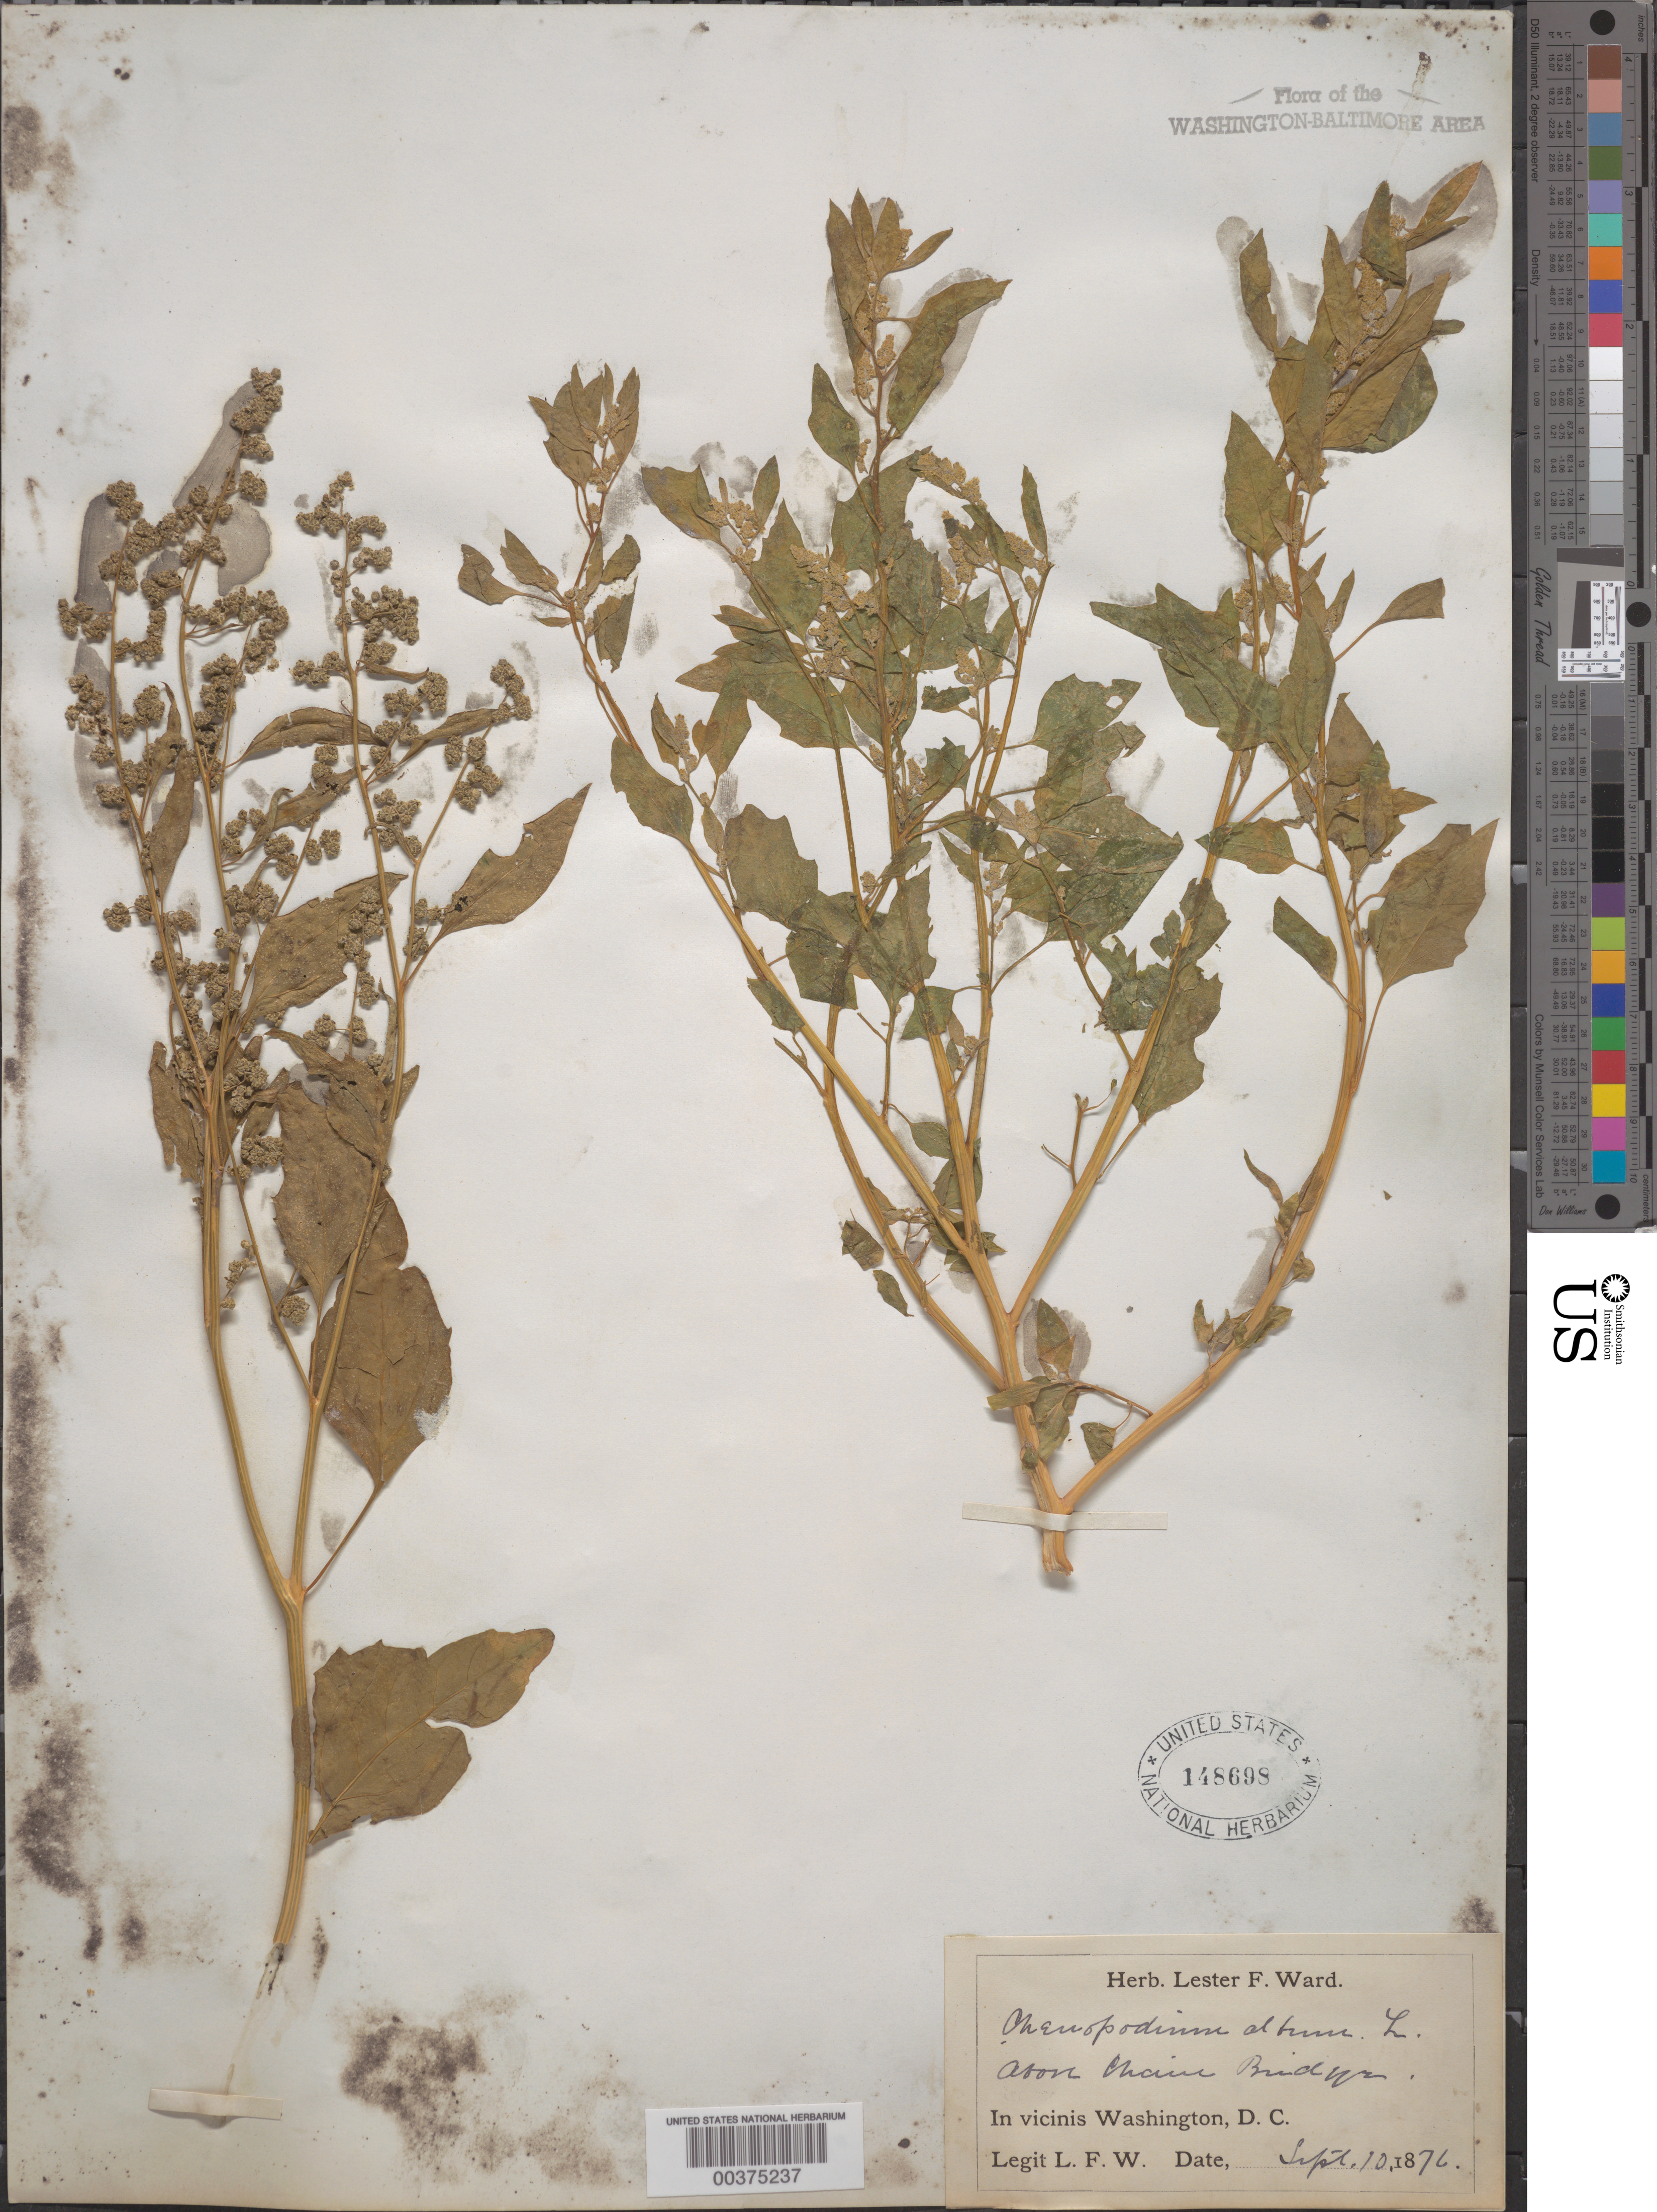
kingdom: Plantae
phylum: Tracheophyta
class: Magnoliopsida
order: Caryophyllales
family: Amaranthaceae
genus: Chenopodium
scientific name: Chenopodium album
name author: L.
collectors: L. F. Ward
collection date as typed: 10 Sep 1876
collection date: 1876-09-10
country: United States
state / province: District of Columbia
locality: Washington DC Area, above Chain Bridge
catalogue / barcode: US 148698